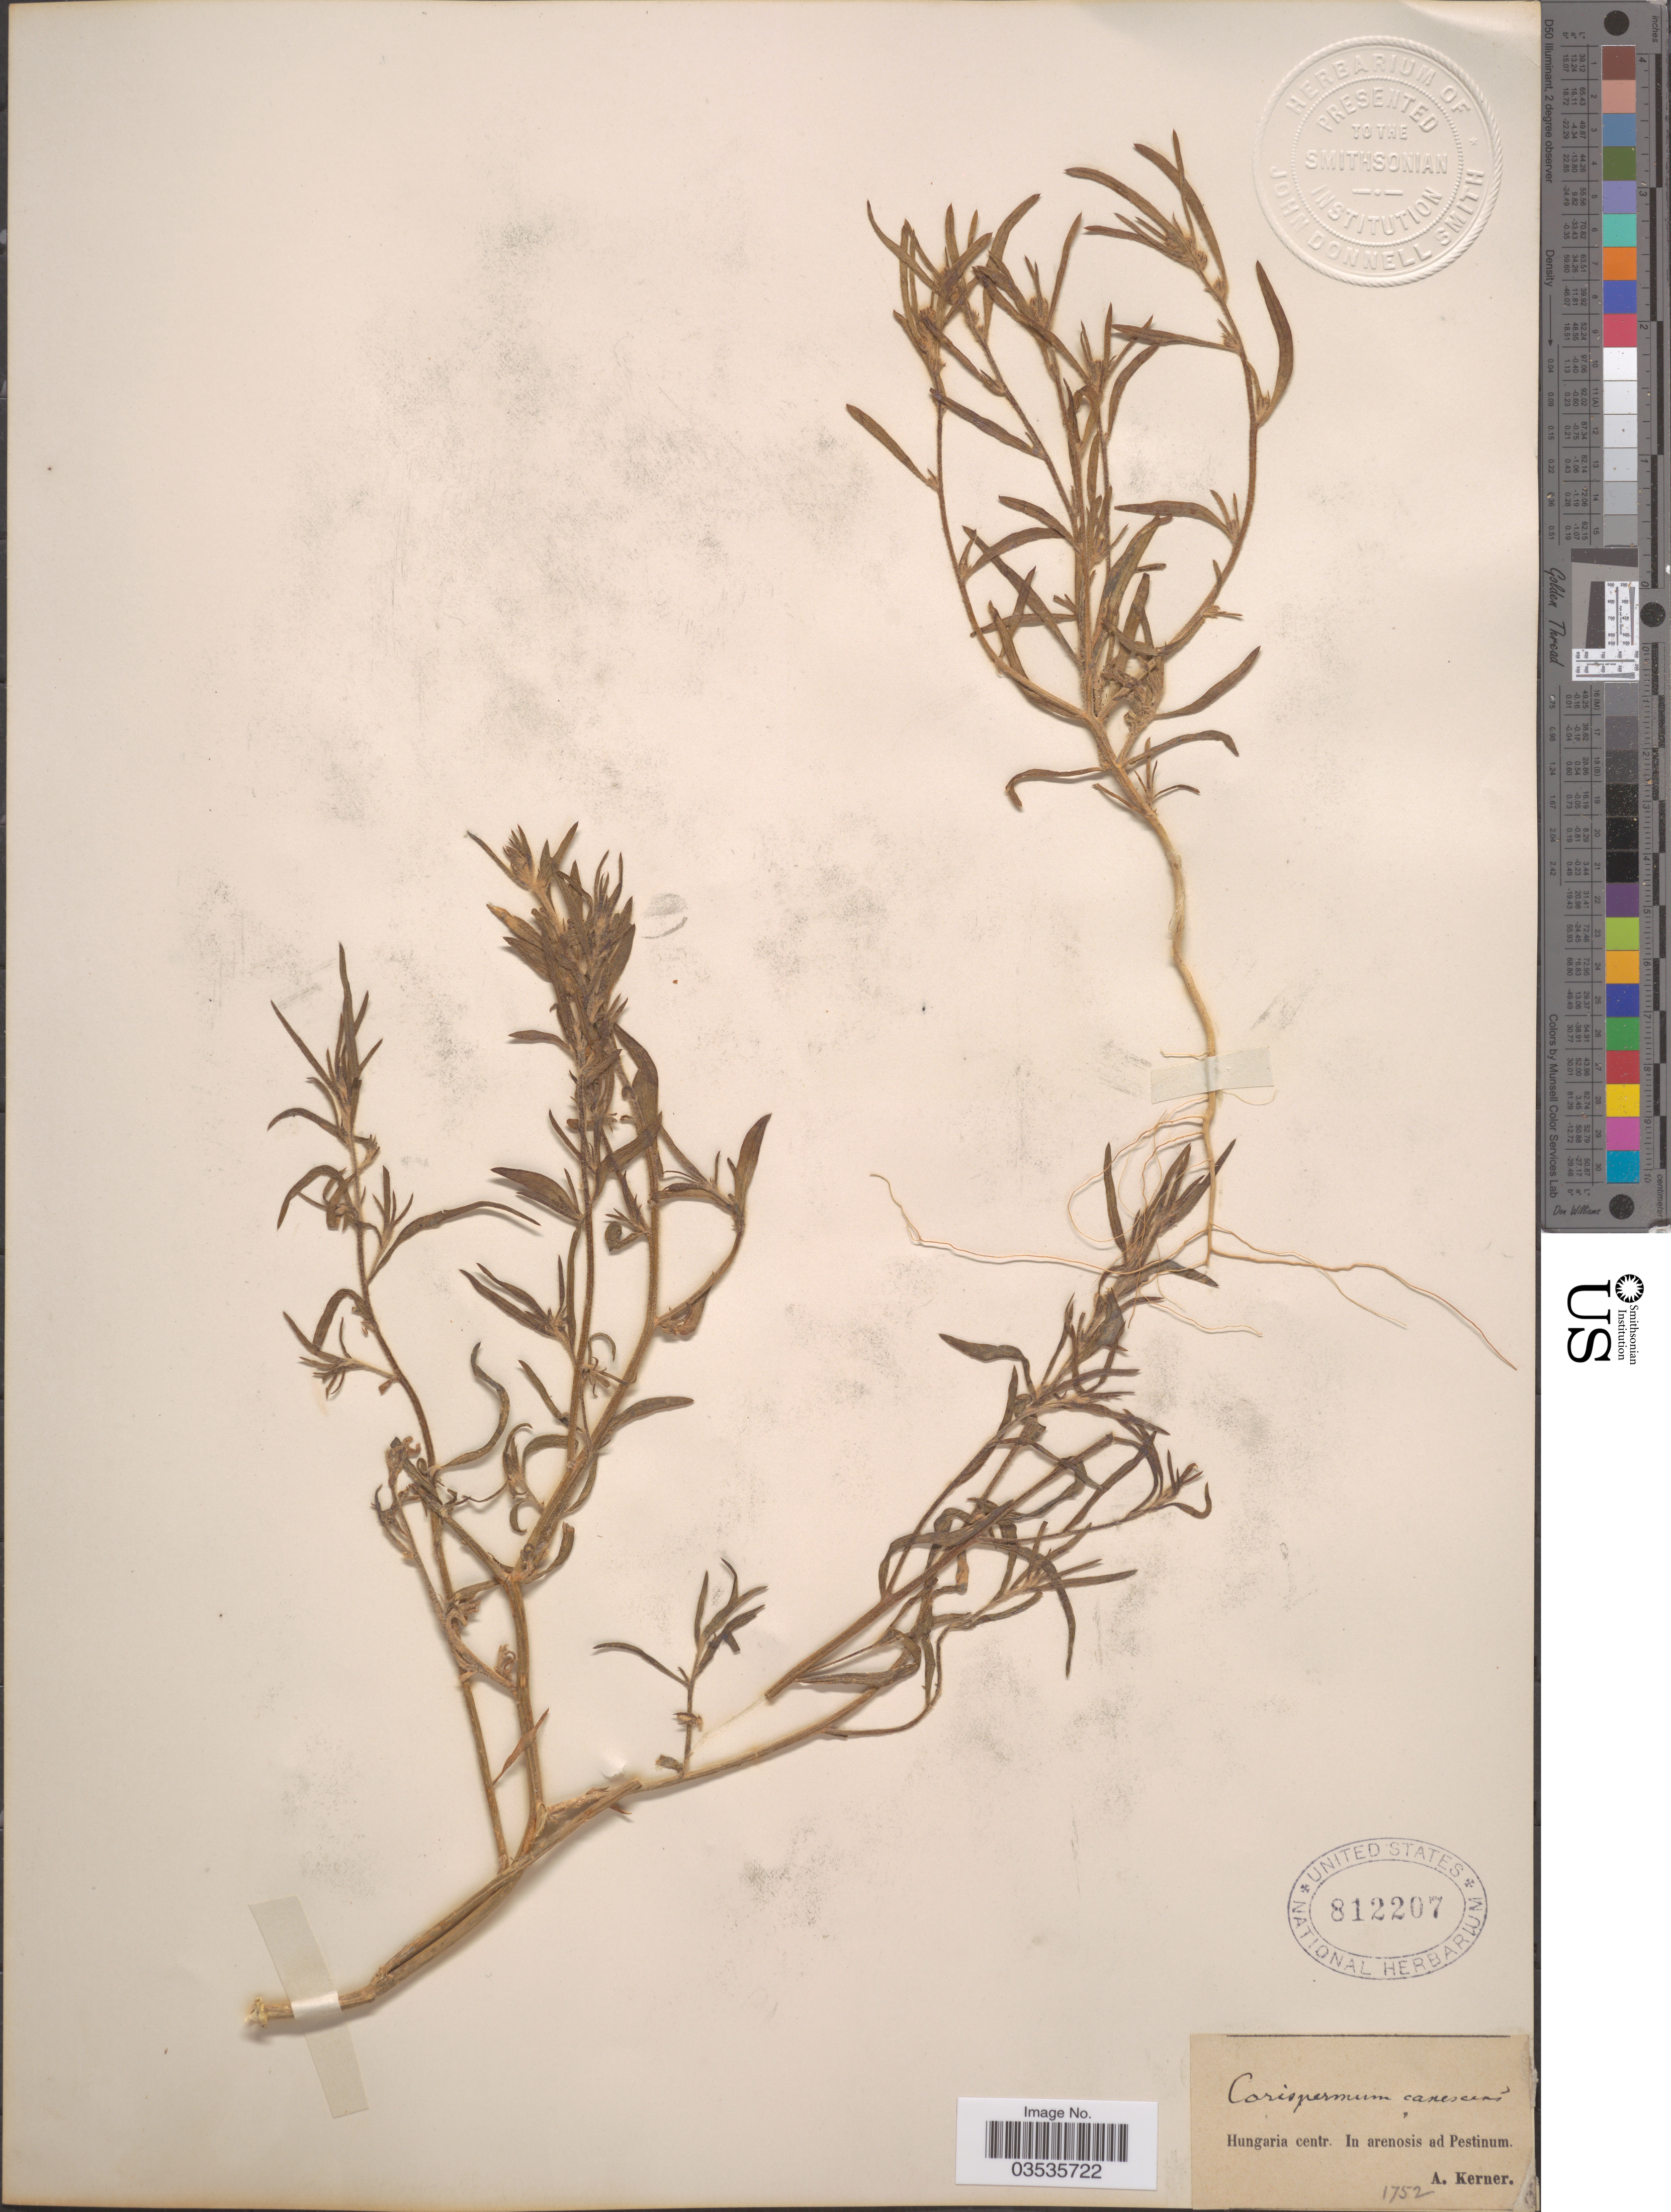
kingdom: Plantae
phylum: Tracheophyta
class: Magnoliopsida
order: Caryophyllales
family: Amaranthaceae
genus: Corispermum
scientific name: Corispermum canescens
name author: Kit.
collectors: A. Kerner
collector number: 1752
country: Hungary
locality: Hungaria centr. In arenosis ad Pestinum.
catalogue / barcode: US 812207